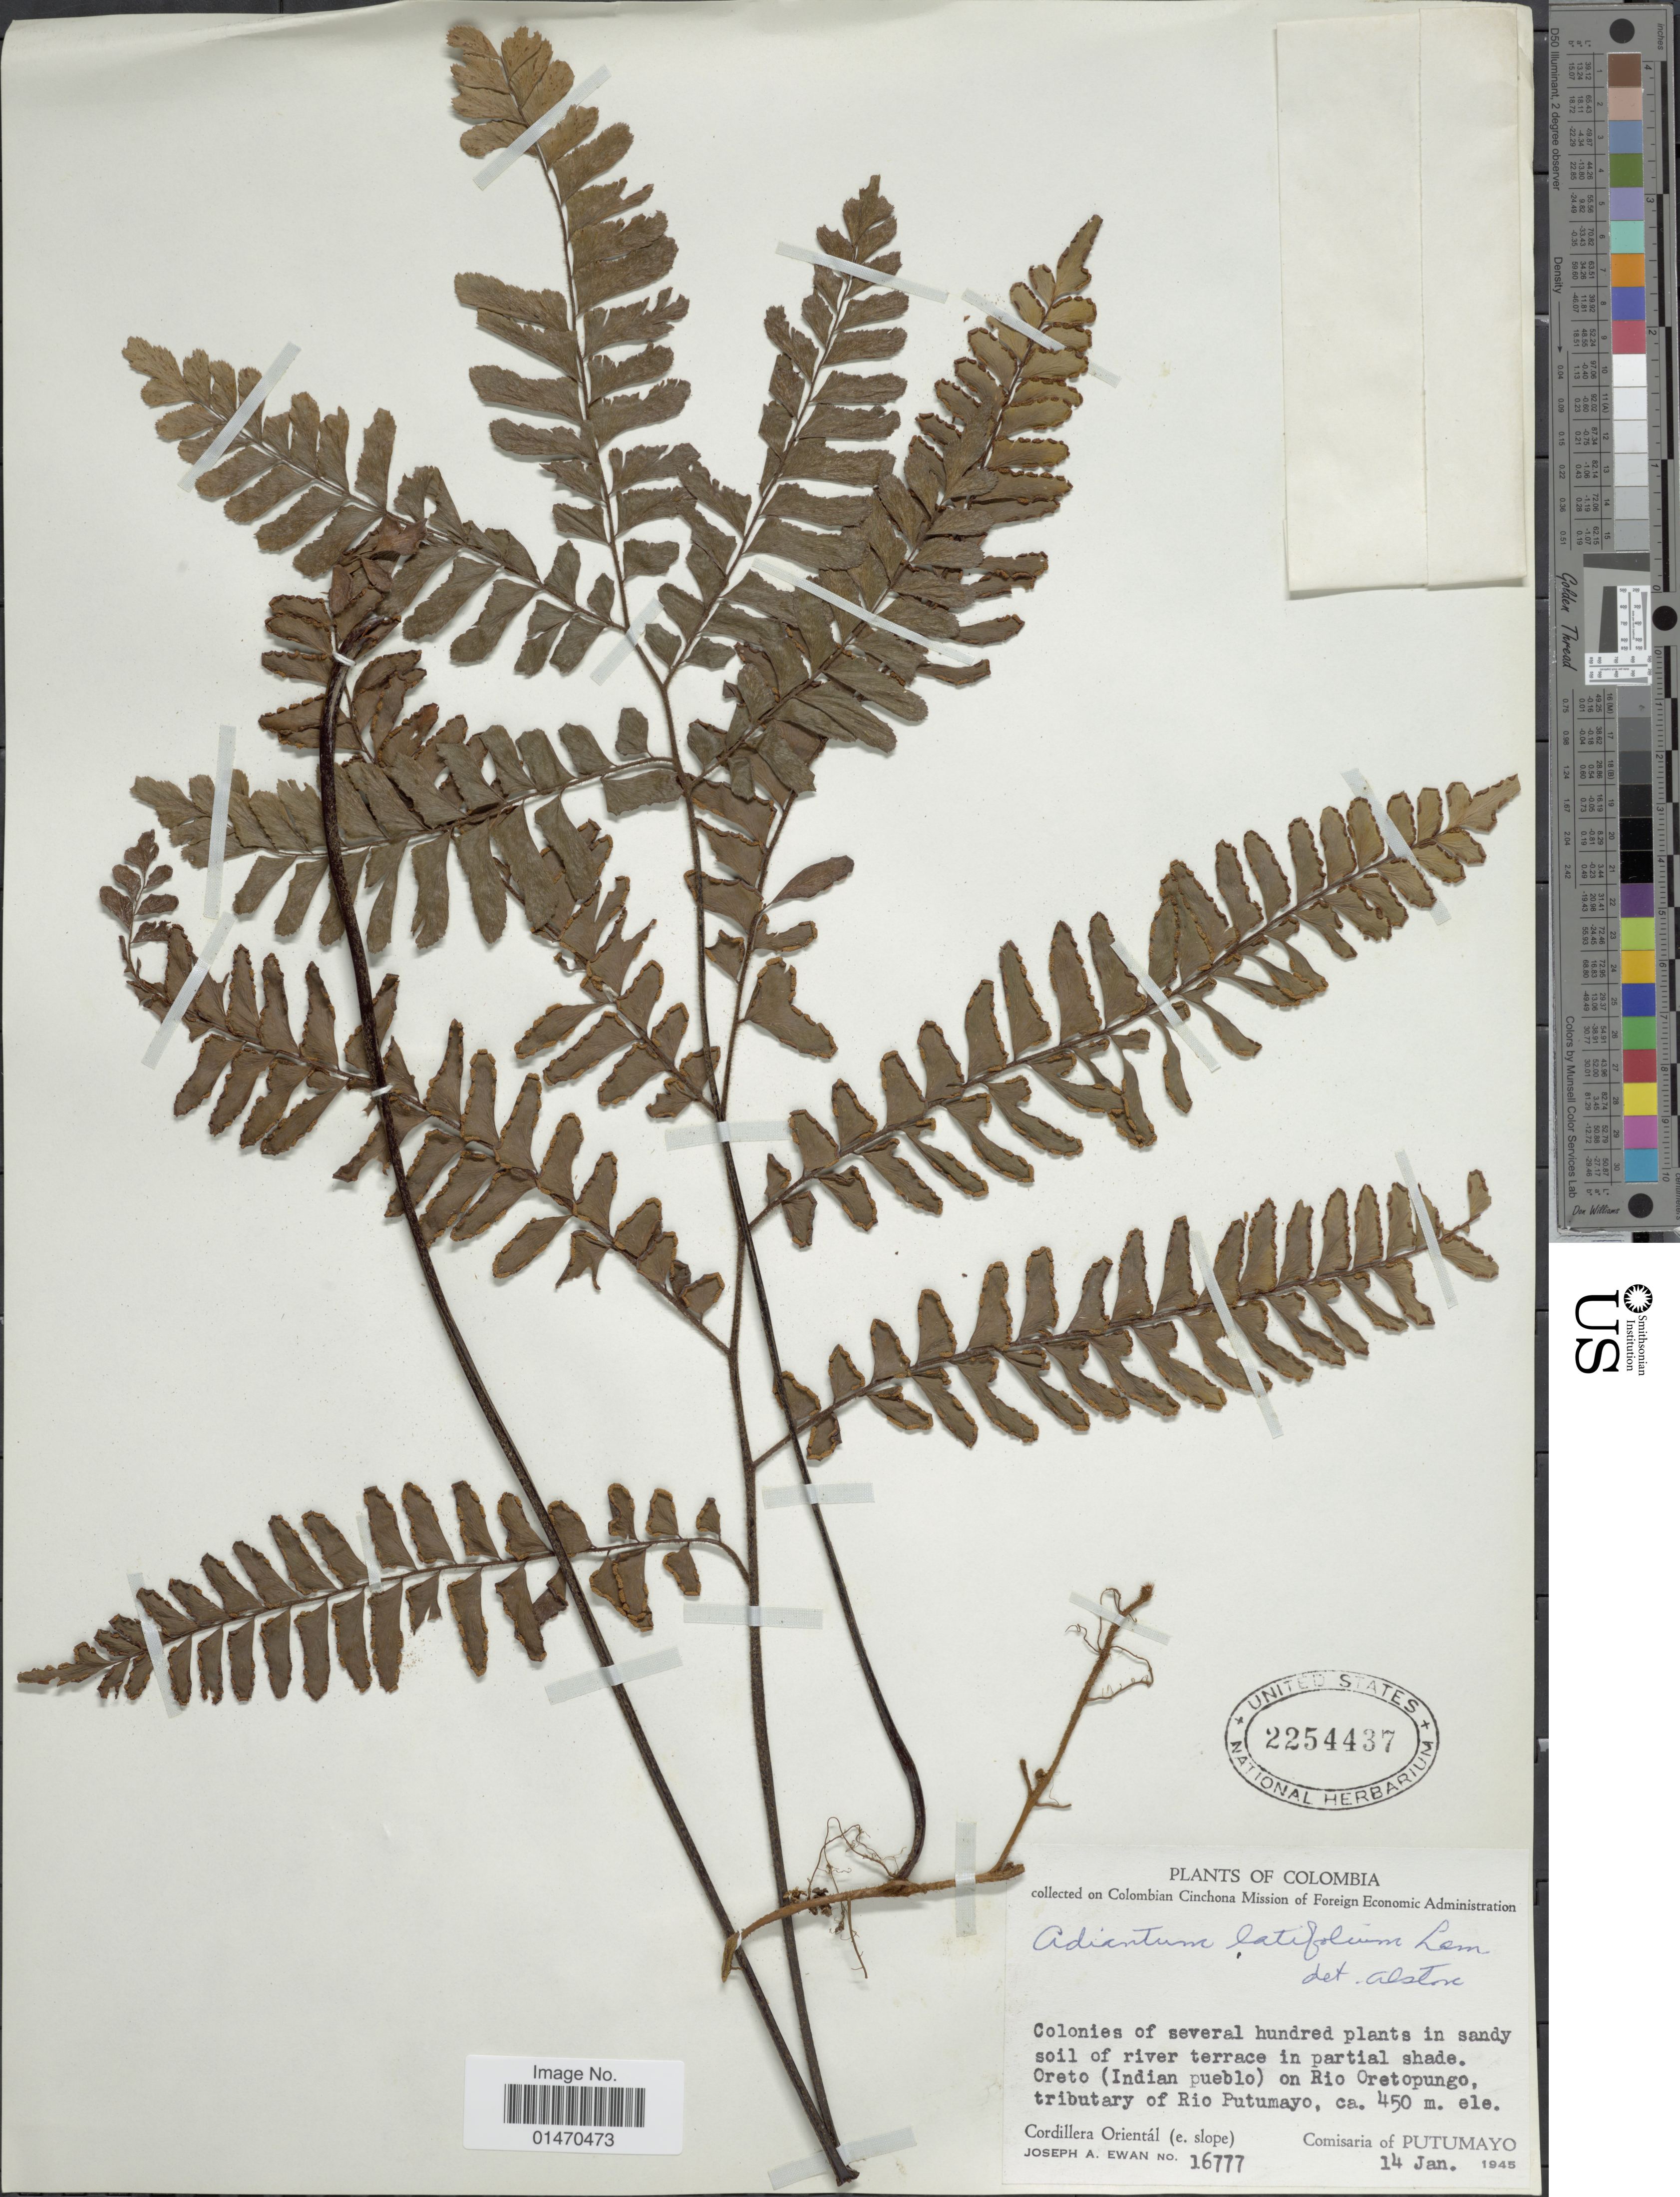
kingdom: Plantae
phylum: Tracheophyta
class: Polypodiopsida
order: Polypodiales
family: Pteridaceae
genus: Adiantum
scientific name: Adiantum latifolium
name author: Lam.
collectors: J. A. Ewan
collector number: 16777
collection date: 1945-01-14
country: Colombia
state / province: Putumayo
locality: Oreto(India pueblo) on Rio Oretopungo, tributary of Rio Putumayo, Cordillera Oriental(e. slope), Comisaria of Putumayo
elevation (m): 450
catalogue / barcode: US 2254437